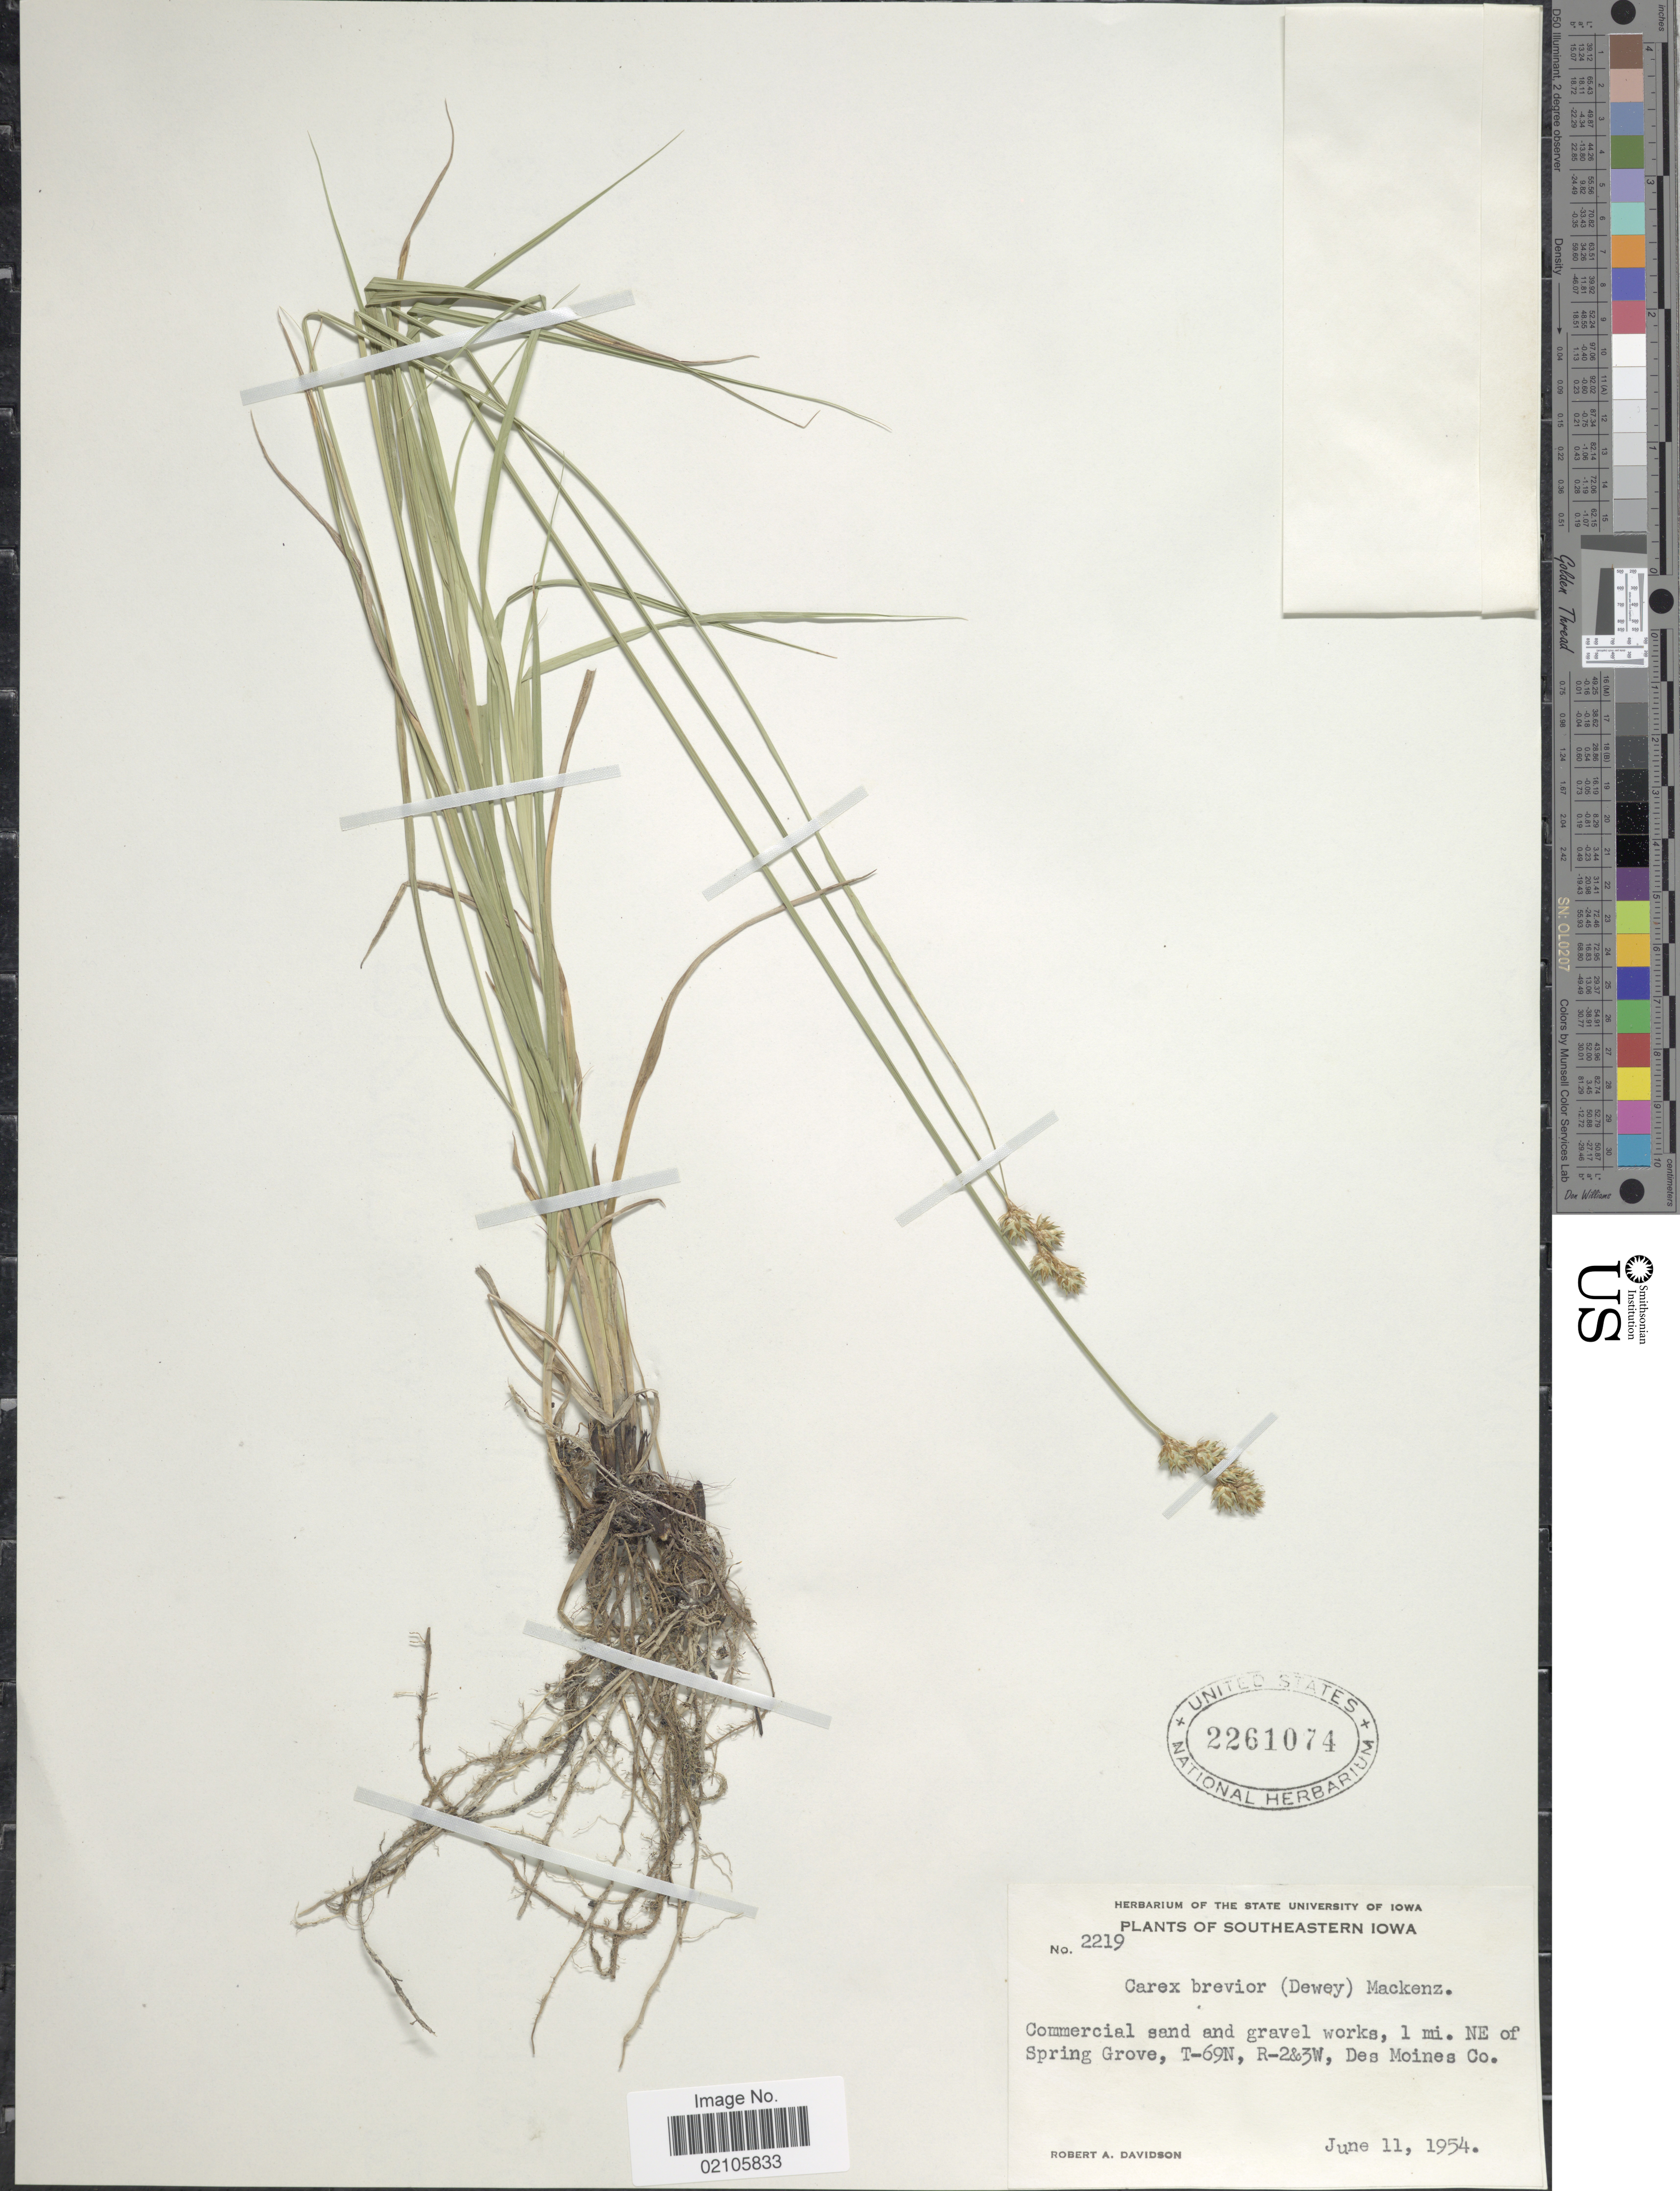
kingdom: Plantae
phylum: Tracheophyta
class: Liliopsida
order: Poales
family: Cyperaceae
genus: Carex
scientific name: Carex brevior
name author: (Dewey) Mack. ex Lunell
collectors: R. A. Davidson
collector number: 2219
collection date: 1954-06-11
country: United States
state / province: Iowa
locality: Southeastern Iowa, 1 mi. E NE of Spring Grove, T-69N, R-2&3W, Des Moines Co.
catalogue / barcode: US 2261074